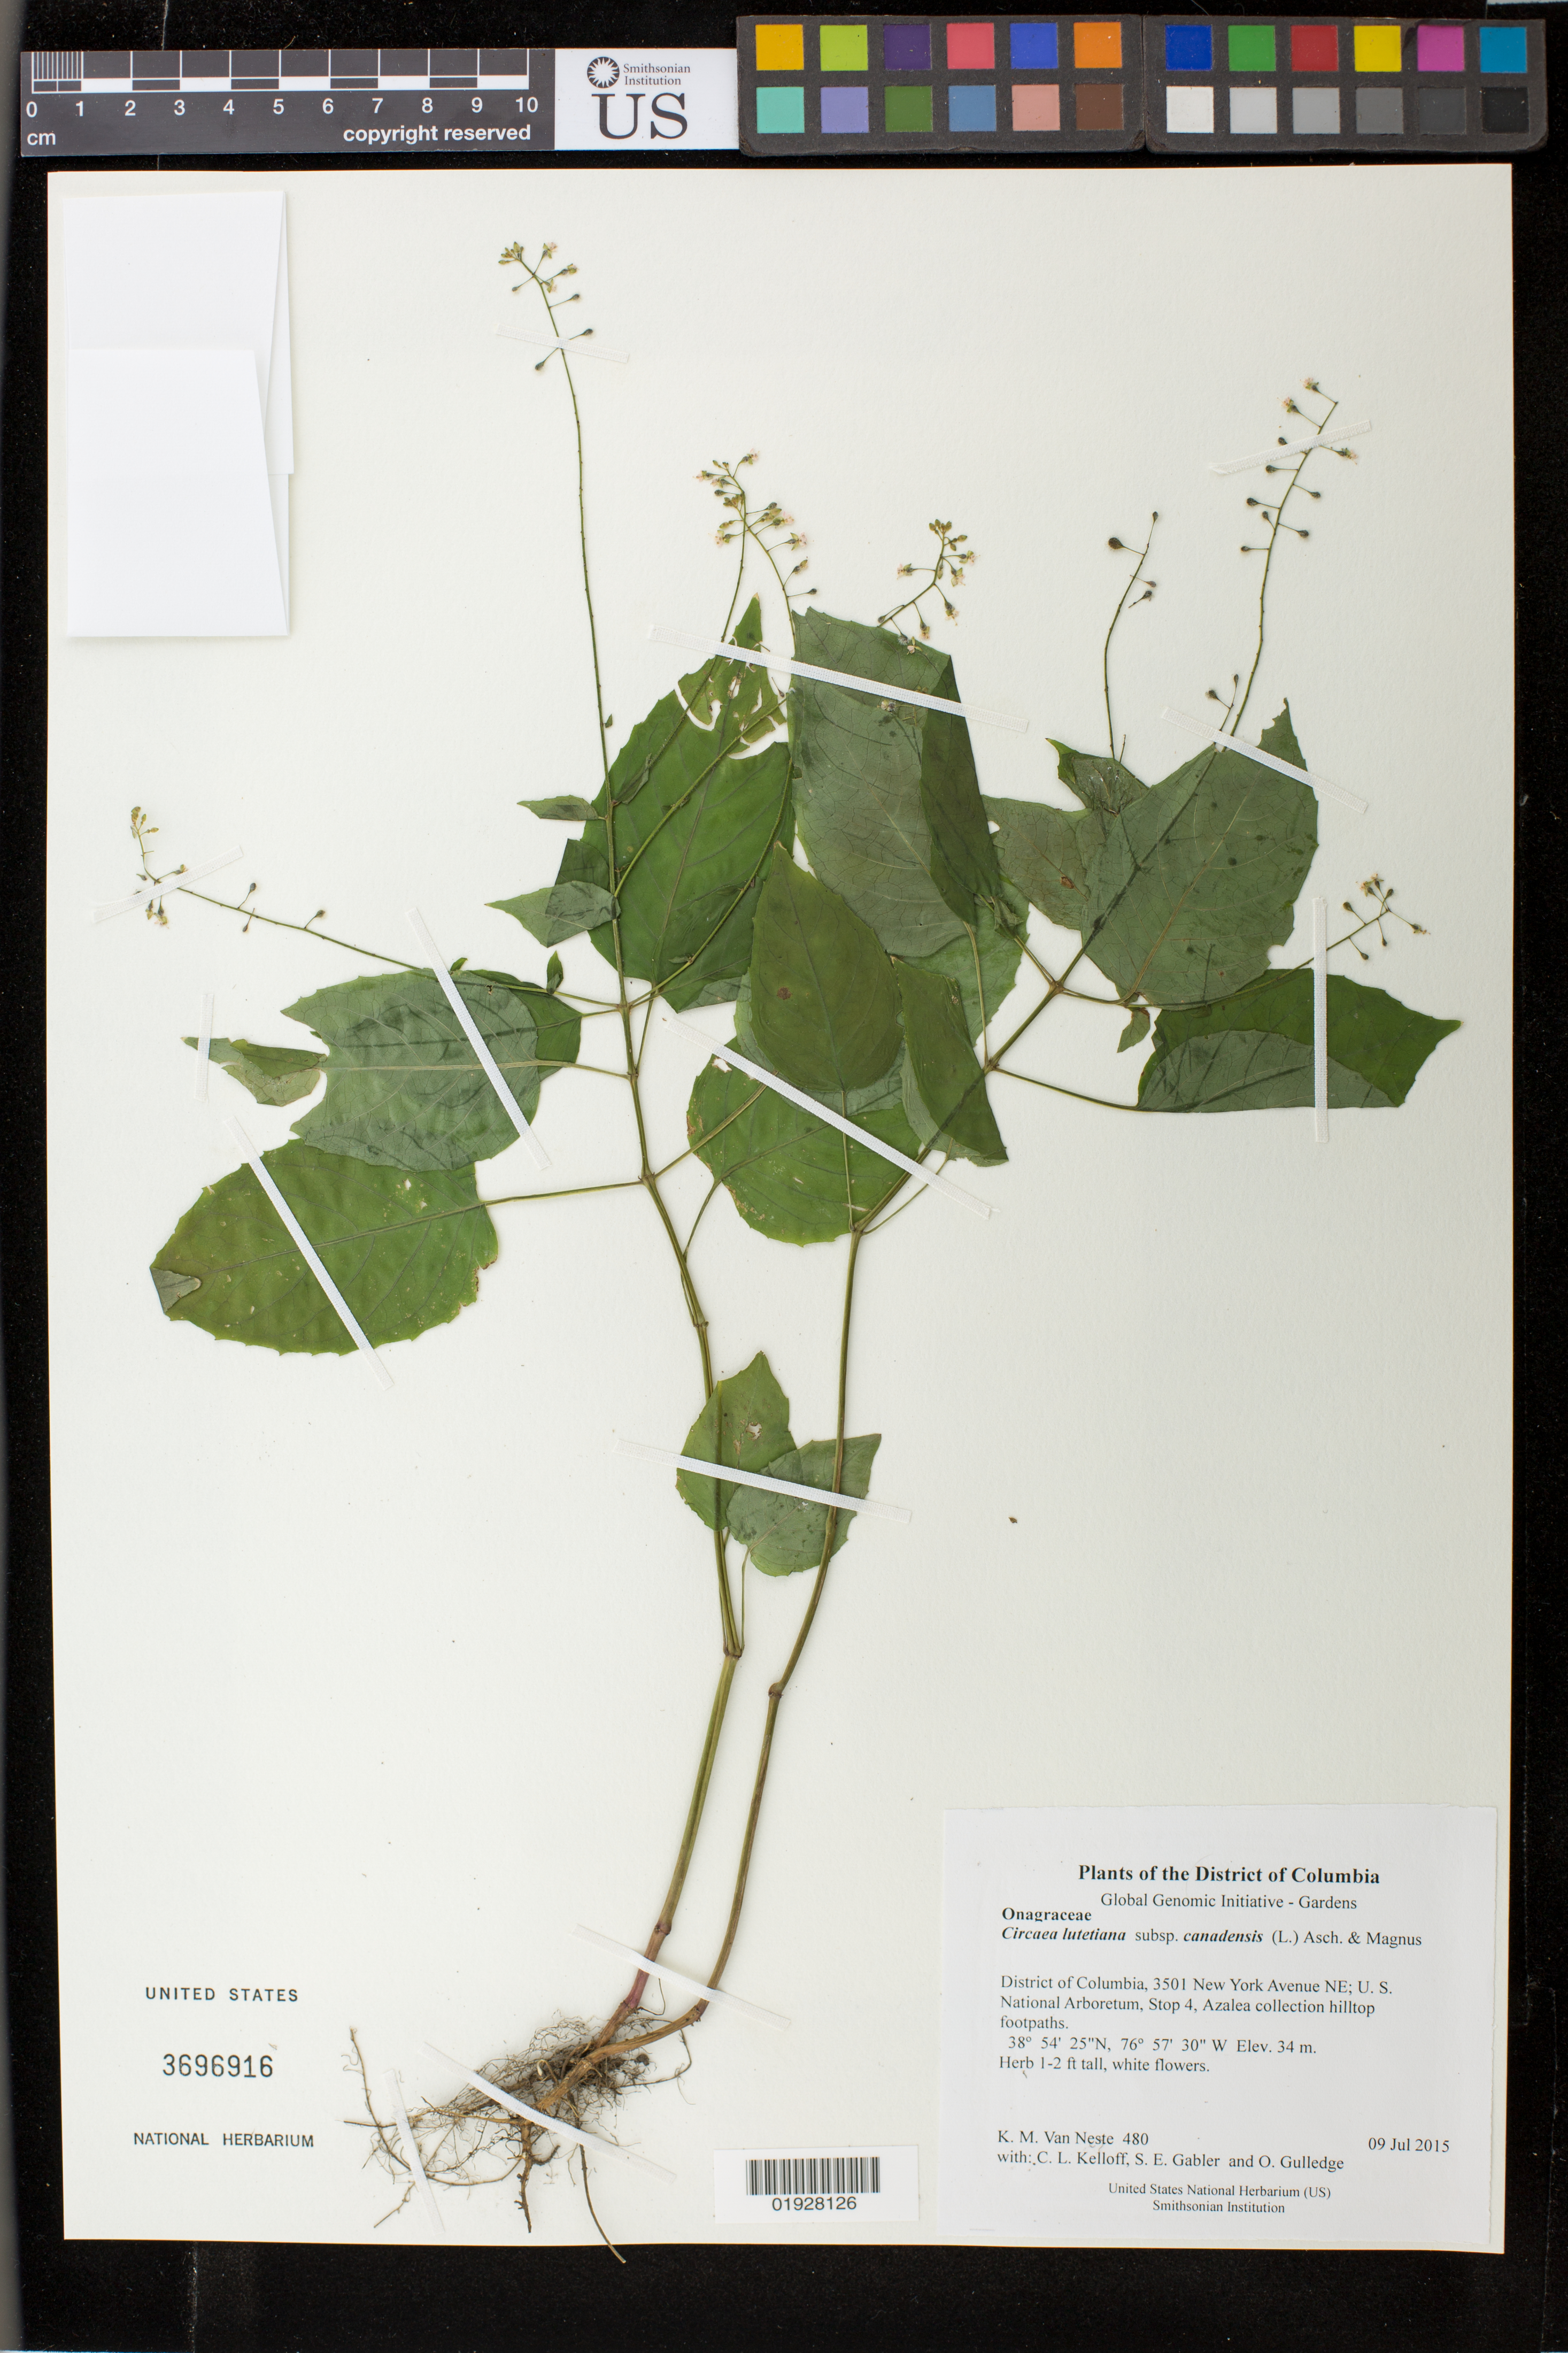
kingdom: Plantae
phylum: Tracheophyta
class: Magnoliopsida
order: Myrtales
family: Onagraceae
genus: Circaea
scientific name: Circaea lutetiana subsp. canadensis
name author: (L.) Asch. & Magnus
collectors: K. M. Van Neste, C. L. Kelloff, S. E. Gabler & O. Gulledge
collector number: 480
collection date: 2015-07-09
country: United States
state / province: District of Columbia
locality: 3501 New York Avenue NE; U. S. National Arboretum, Stop 4, Azalea collection hilltop footpaths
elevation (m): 34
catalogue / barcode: US 3696916